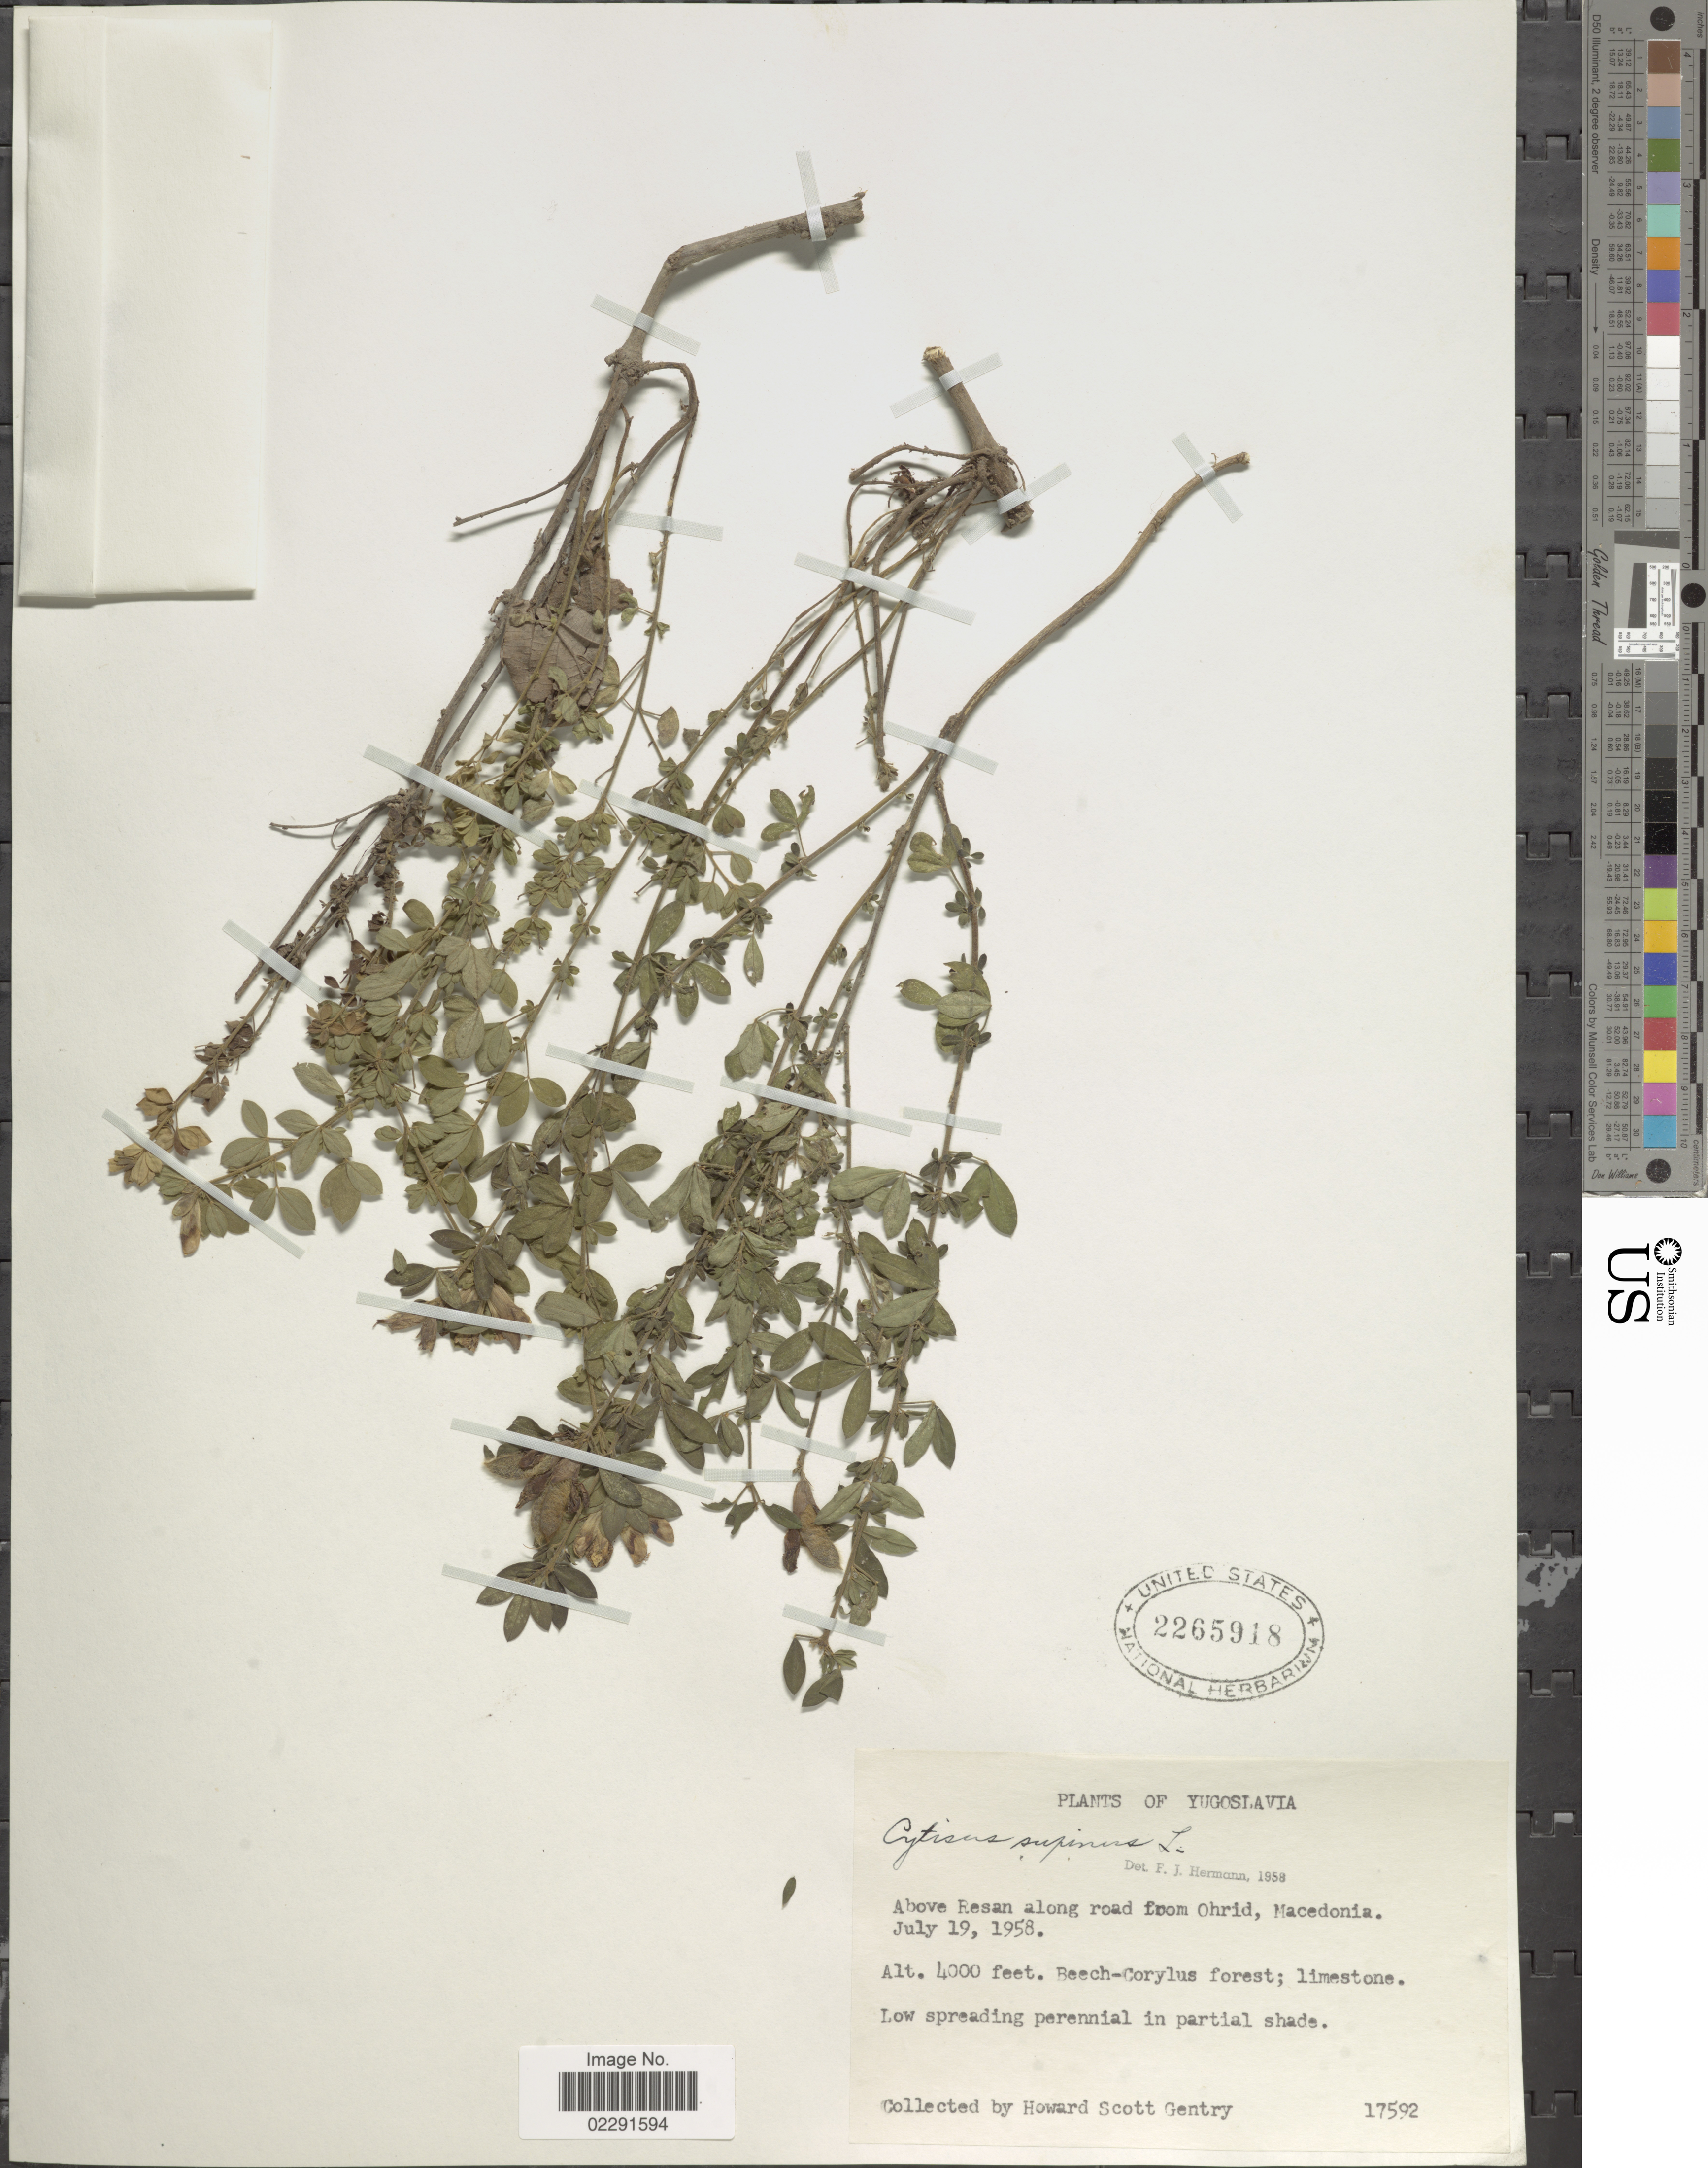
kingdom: Plantae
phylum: Tracheophyta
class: Magnoliopsida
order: Fabales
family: Fabaceae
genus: Cytisus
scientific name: Cytisus supinus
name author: L.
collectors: H. S. Gentry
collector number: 17592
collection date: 1958-07-19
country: North Macedonia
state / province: Debar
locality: Yugoslavia, above Resan along road from Ohrid, Macedonia.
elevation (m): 1219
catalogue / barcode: US 2265918